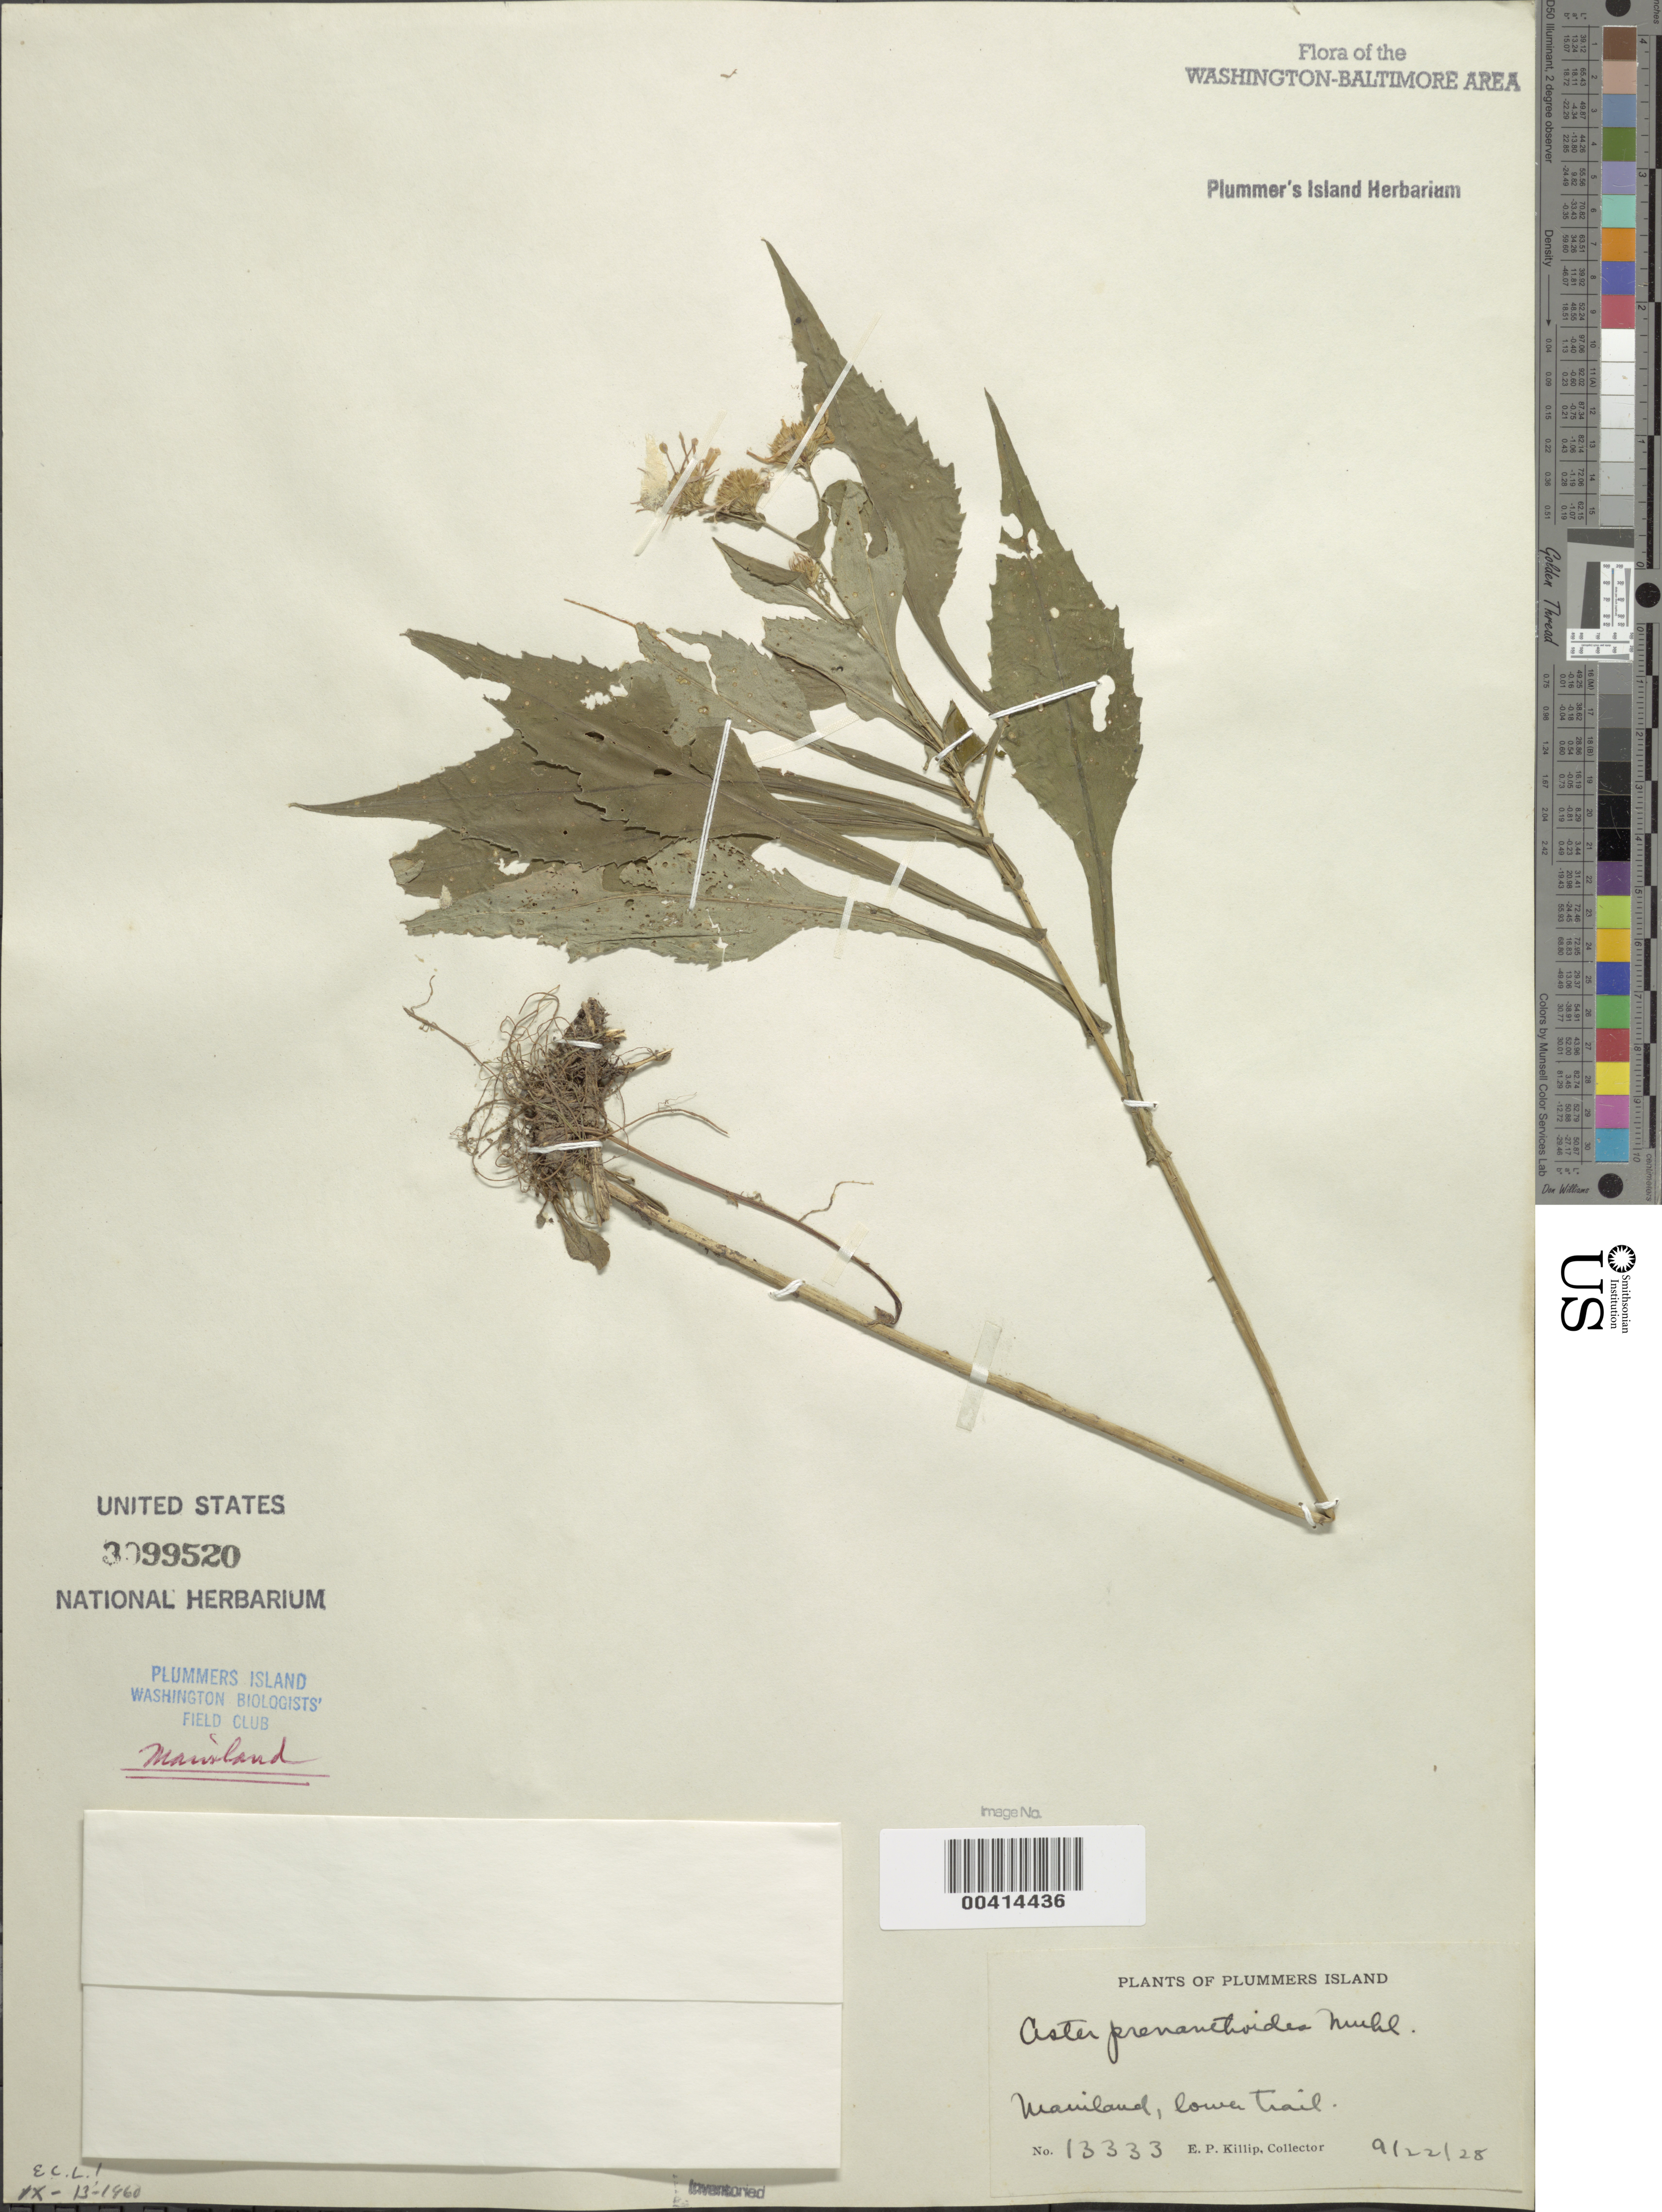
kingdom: Plantae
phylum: Tracheophyta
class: Magnoliopsida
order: Asterales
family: Asteraceae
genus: Symphyotrichum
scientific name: Symphyotrichum prenanthoides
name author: (Muhl. ex Willd.) G.L. Nesom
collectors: E. P. Killip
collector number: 13333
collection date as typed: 22 Sep 1928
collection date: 1928-09-22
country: United States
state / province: Maryland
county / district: Montgomery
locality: Plummer's Island; mainland, lower trail C. & O. Canal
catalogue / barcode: US 3099520